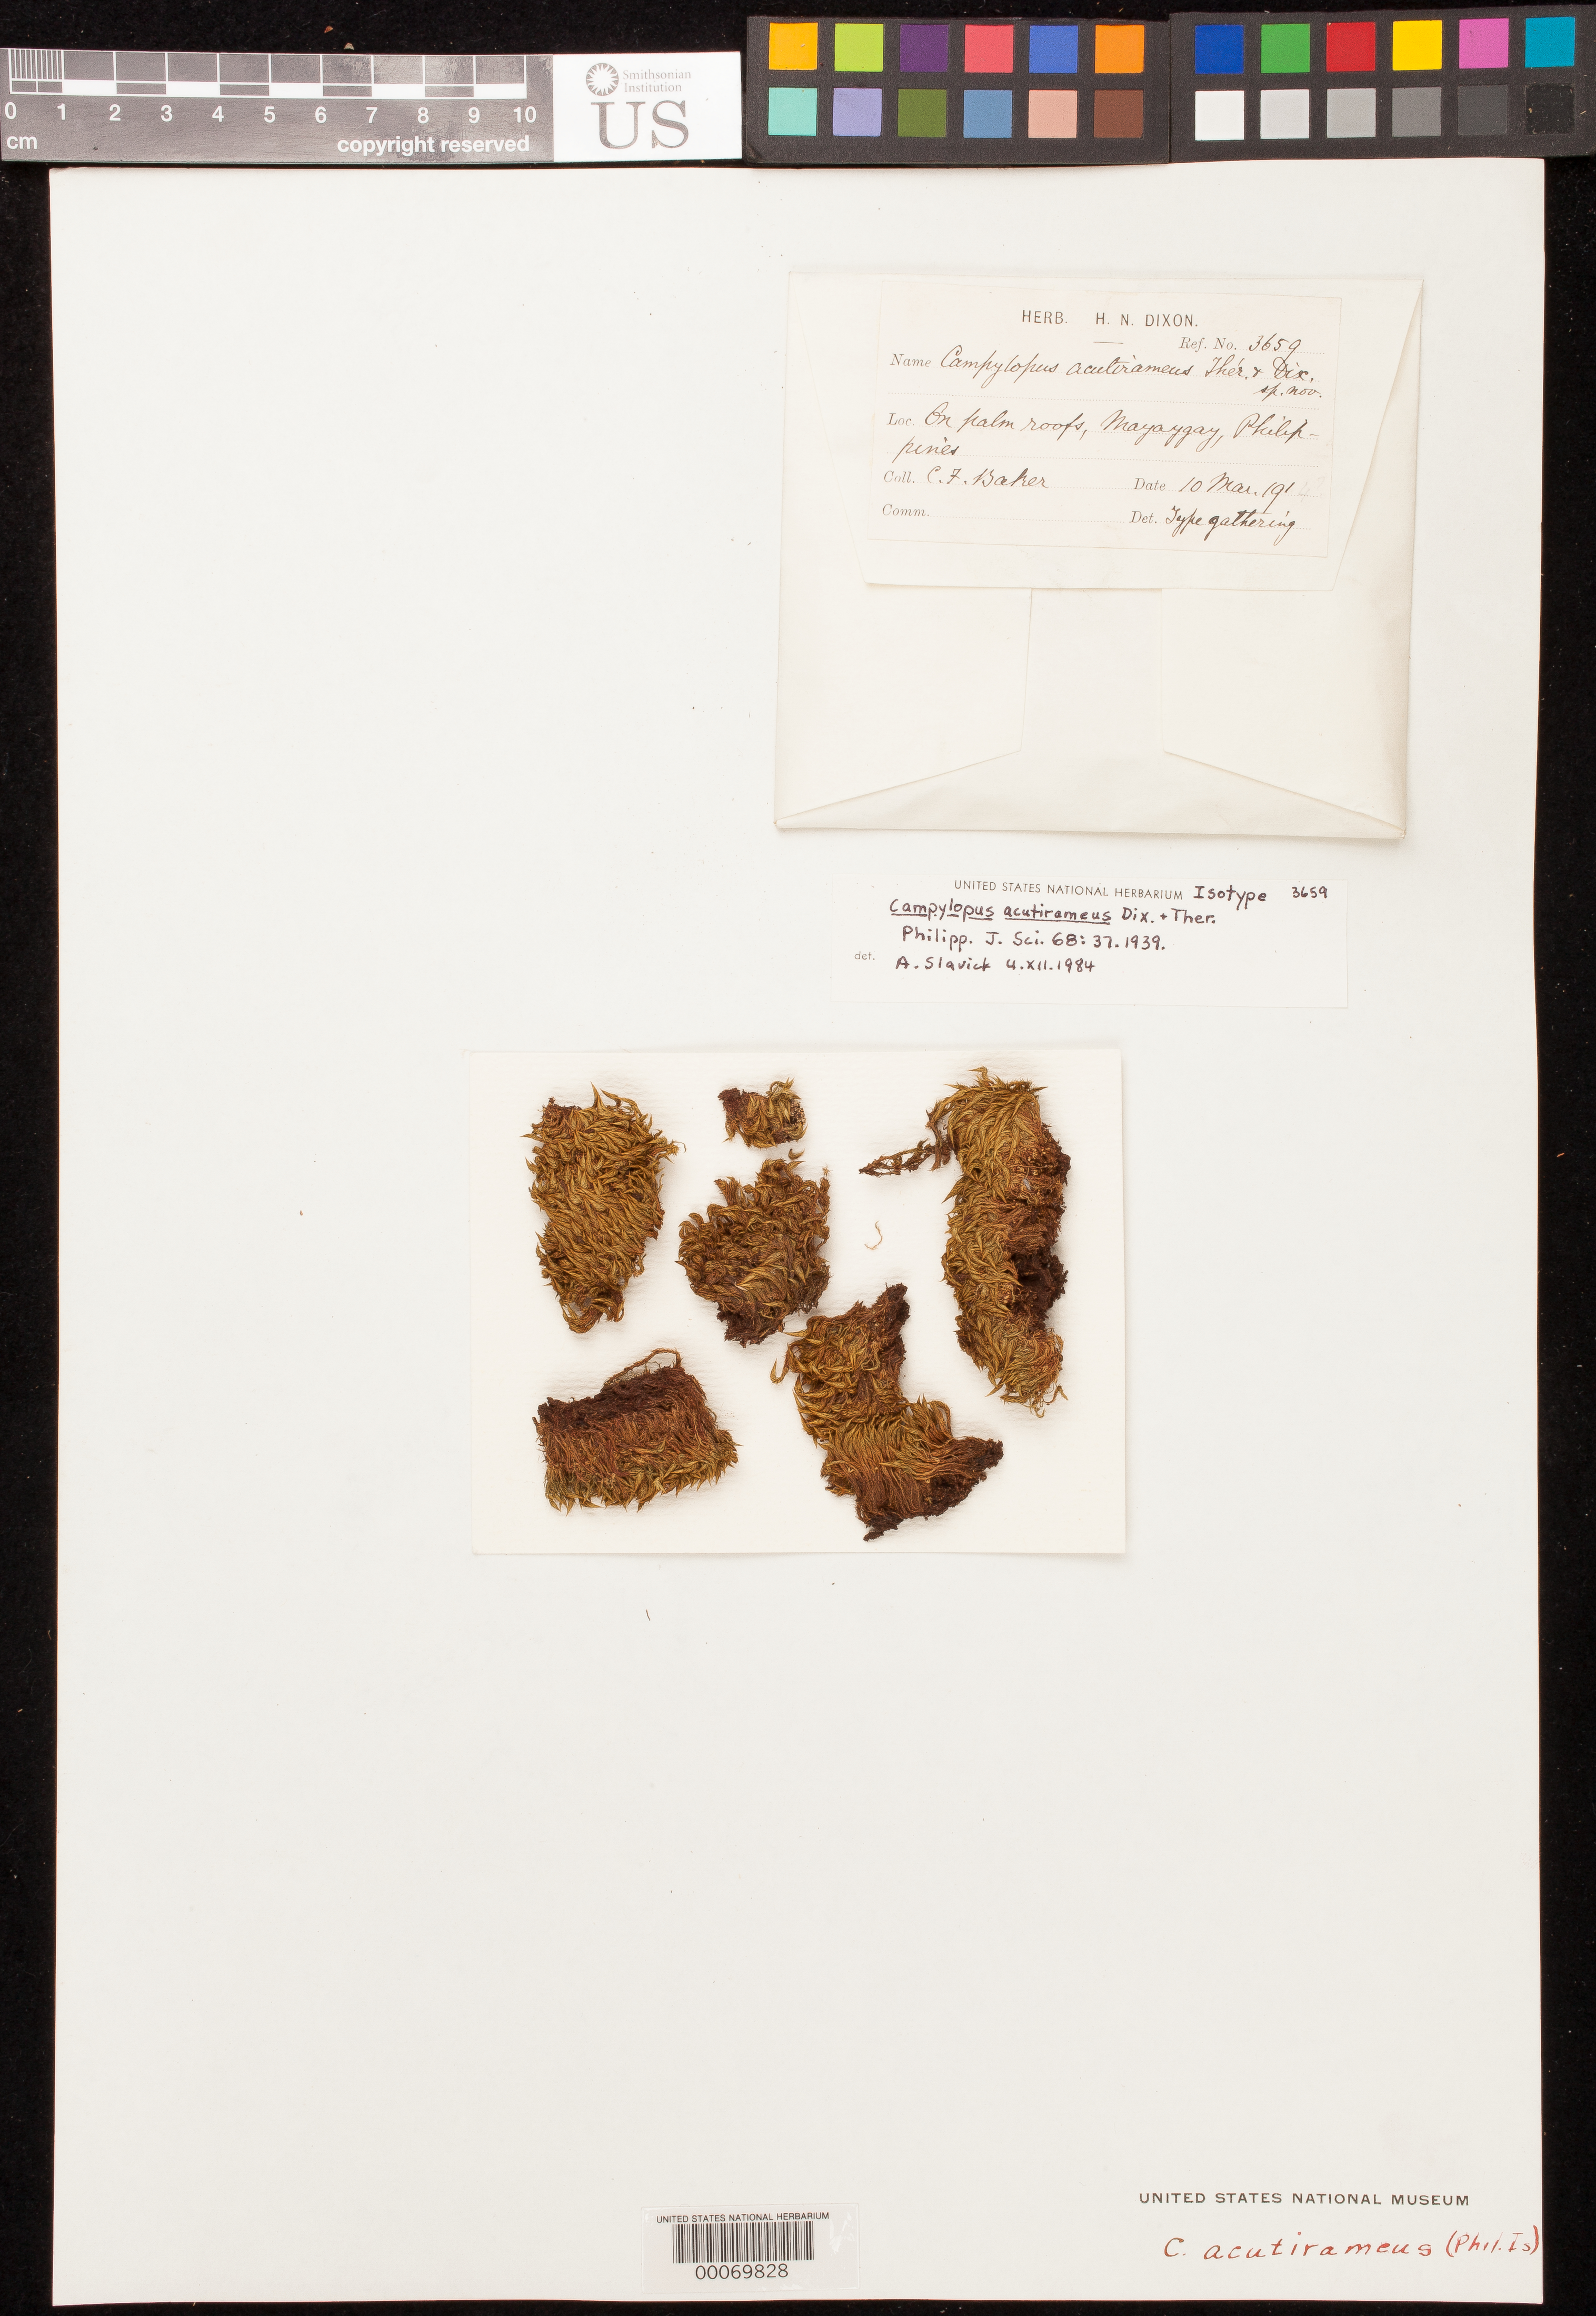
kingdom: Plantae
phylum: Bryophyta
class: Bryopsida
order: Dicranales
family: Leucobryaceae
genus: Campylopus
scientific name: Campylopus acutirameus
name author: Dixon & Thér.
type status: Type Collection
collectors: C. F. Baker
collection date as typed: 10 Mar 191-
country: Philippines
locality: Mayaygay.